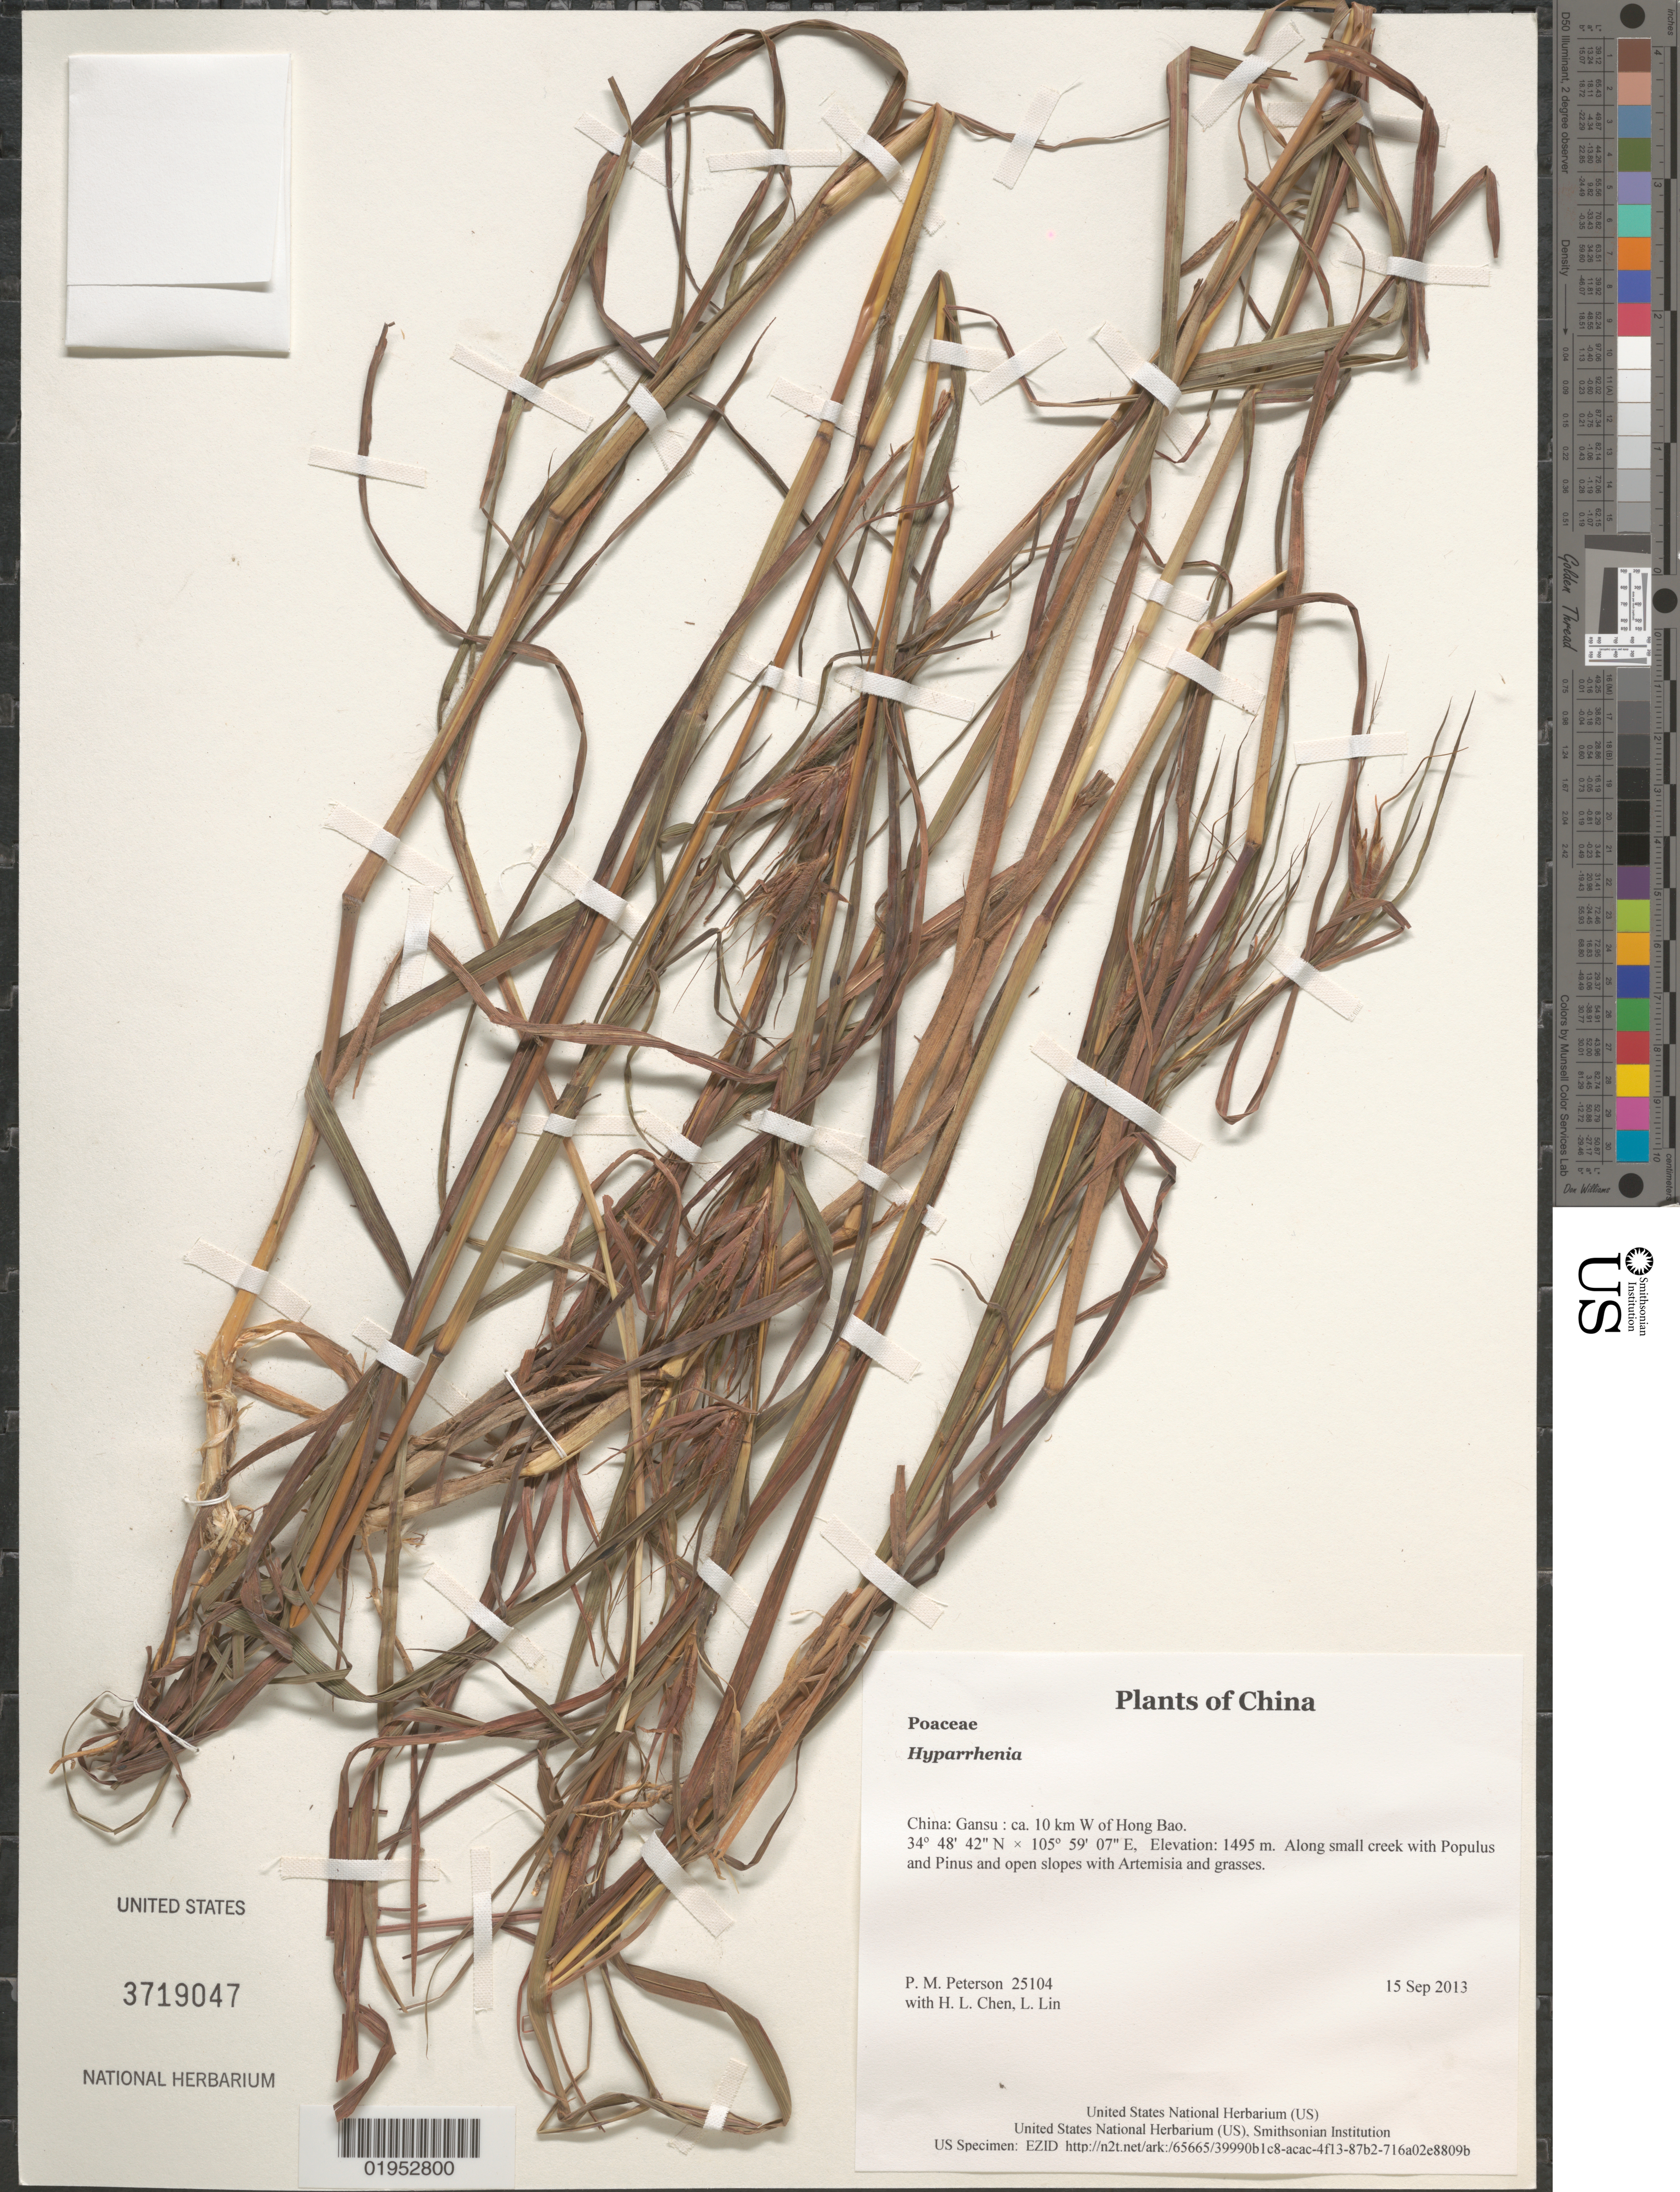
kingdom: Plantae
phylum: Tracheophyta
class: Liliopsida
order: Poales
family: Poaceae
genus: Hyparrhenia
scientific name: Hyparrhenia sp.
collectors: P. M. Peterson, H. L. Chen & L. Lin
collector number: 25104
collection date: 2013-09-15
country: China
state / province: Gansu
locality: ca. 10 km W of Hong Bao.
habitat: Along small creek with Populus and Pinus and open slopes with Artemisia and grasses.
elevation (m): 1495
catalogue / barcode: US 3719047